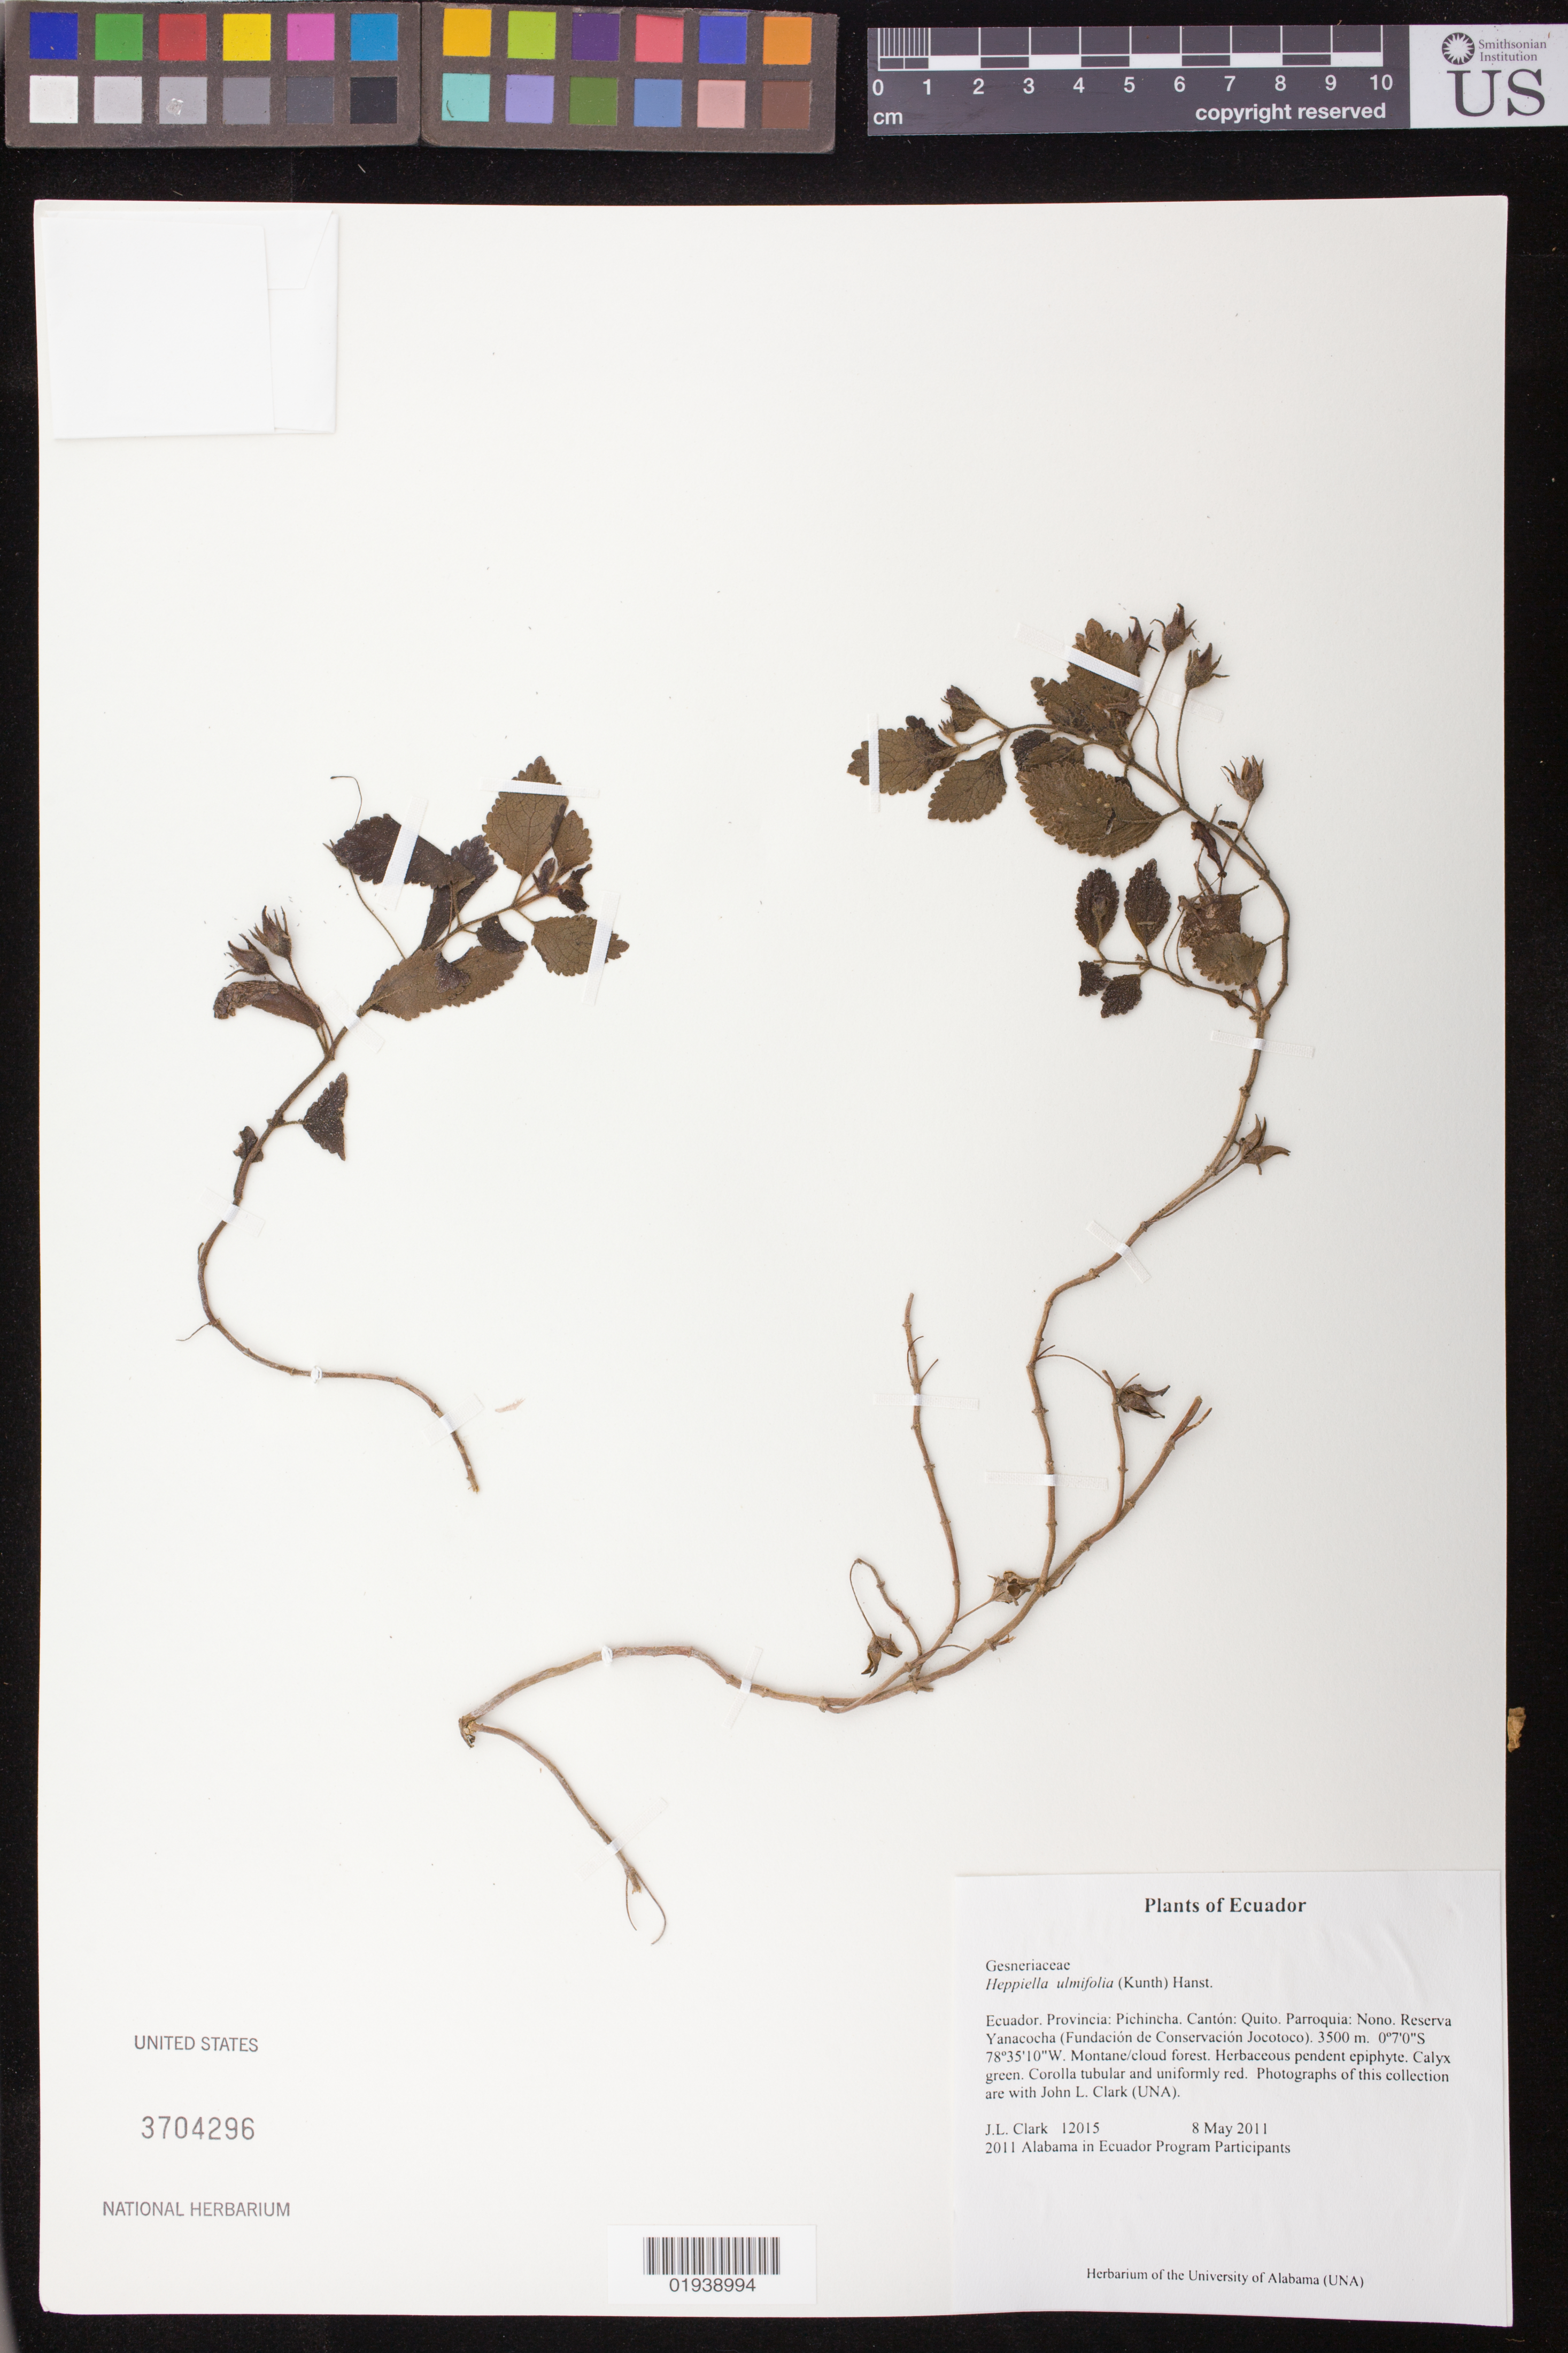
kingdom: Plantae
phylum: Tracheophyta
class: Magnoliopsida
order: Lamiales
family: Gesneriaceae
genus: Heppiella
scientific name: Heppiella ulmifolia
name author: (Kunth) Hanst.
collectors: J. L. Clark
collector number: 12015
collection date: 2011-05-08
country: Ecuador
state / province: Pichincha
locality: Canton: Quito. Parroquia: Nono. Reserva Yanacocha (Fundacion de Conservacion Jocotoco).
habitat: Montane/cloud forest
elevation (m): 3500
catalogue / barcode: US 3704296